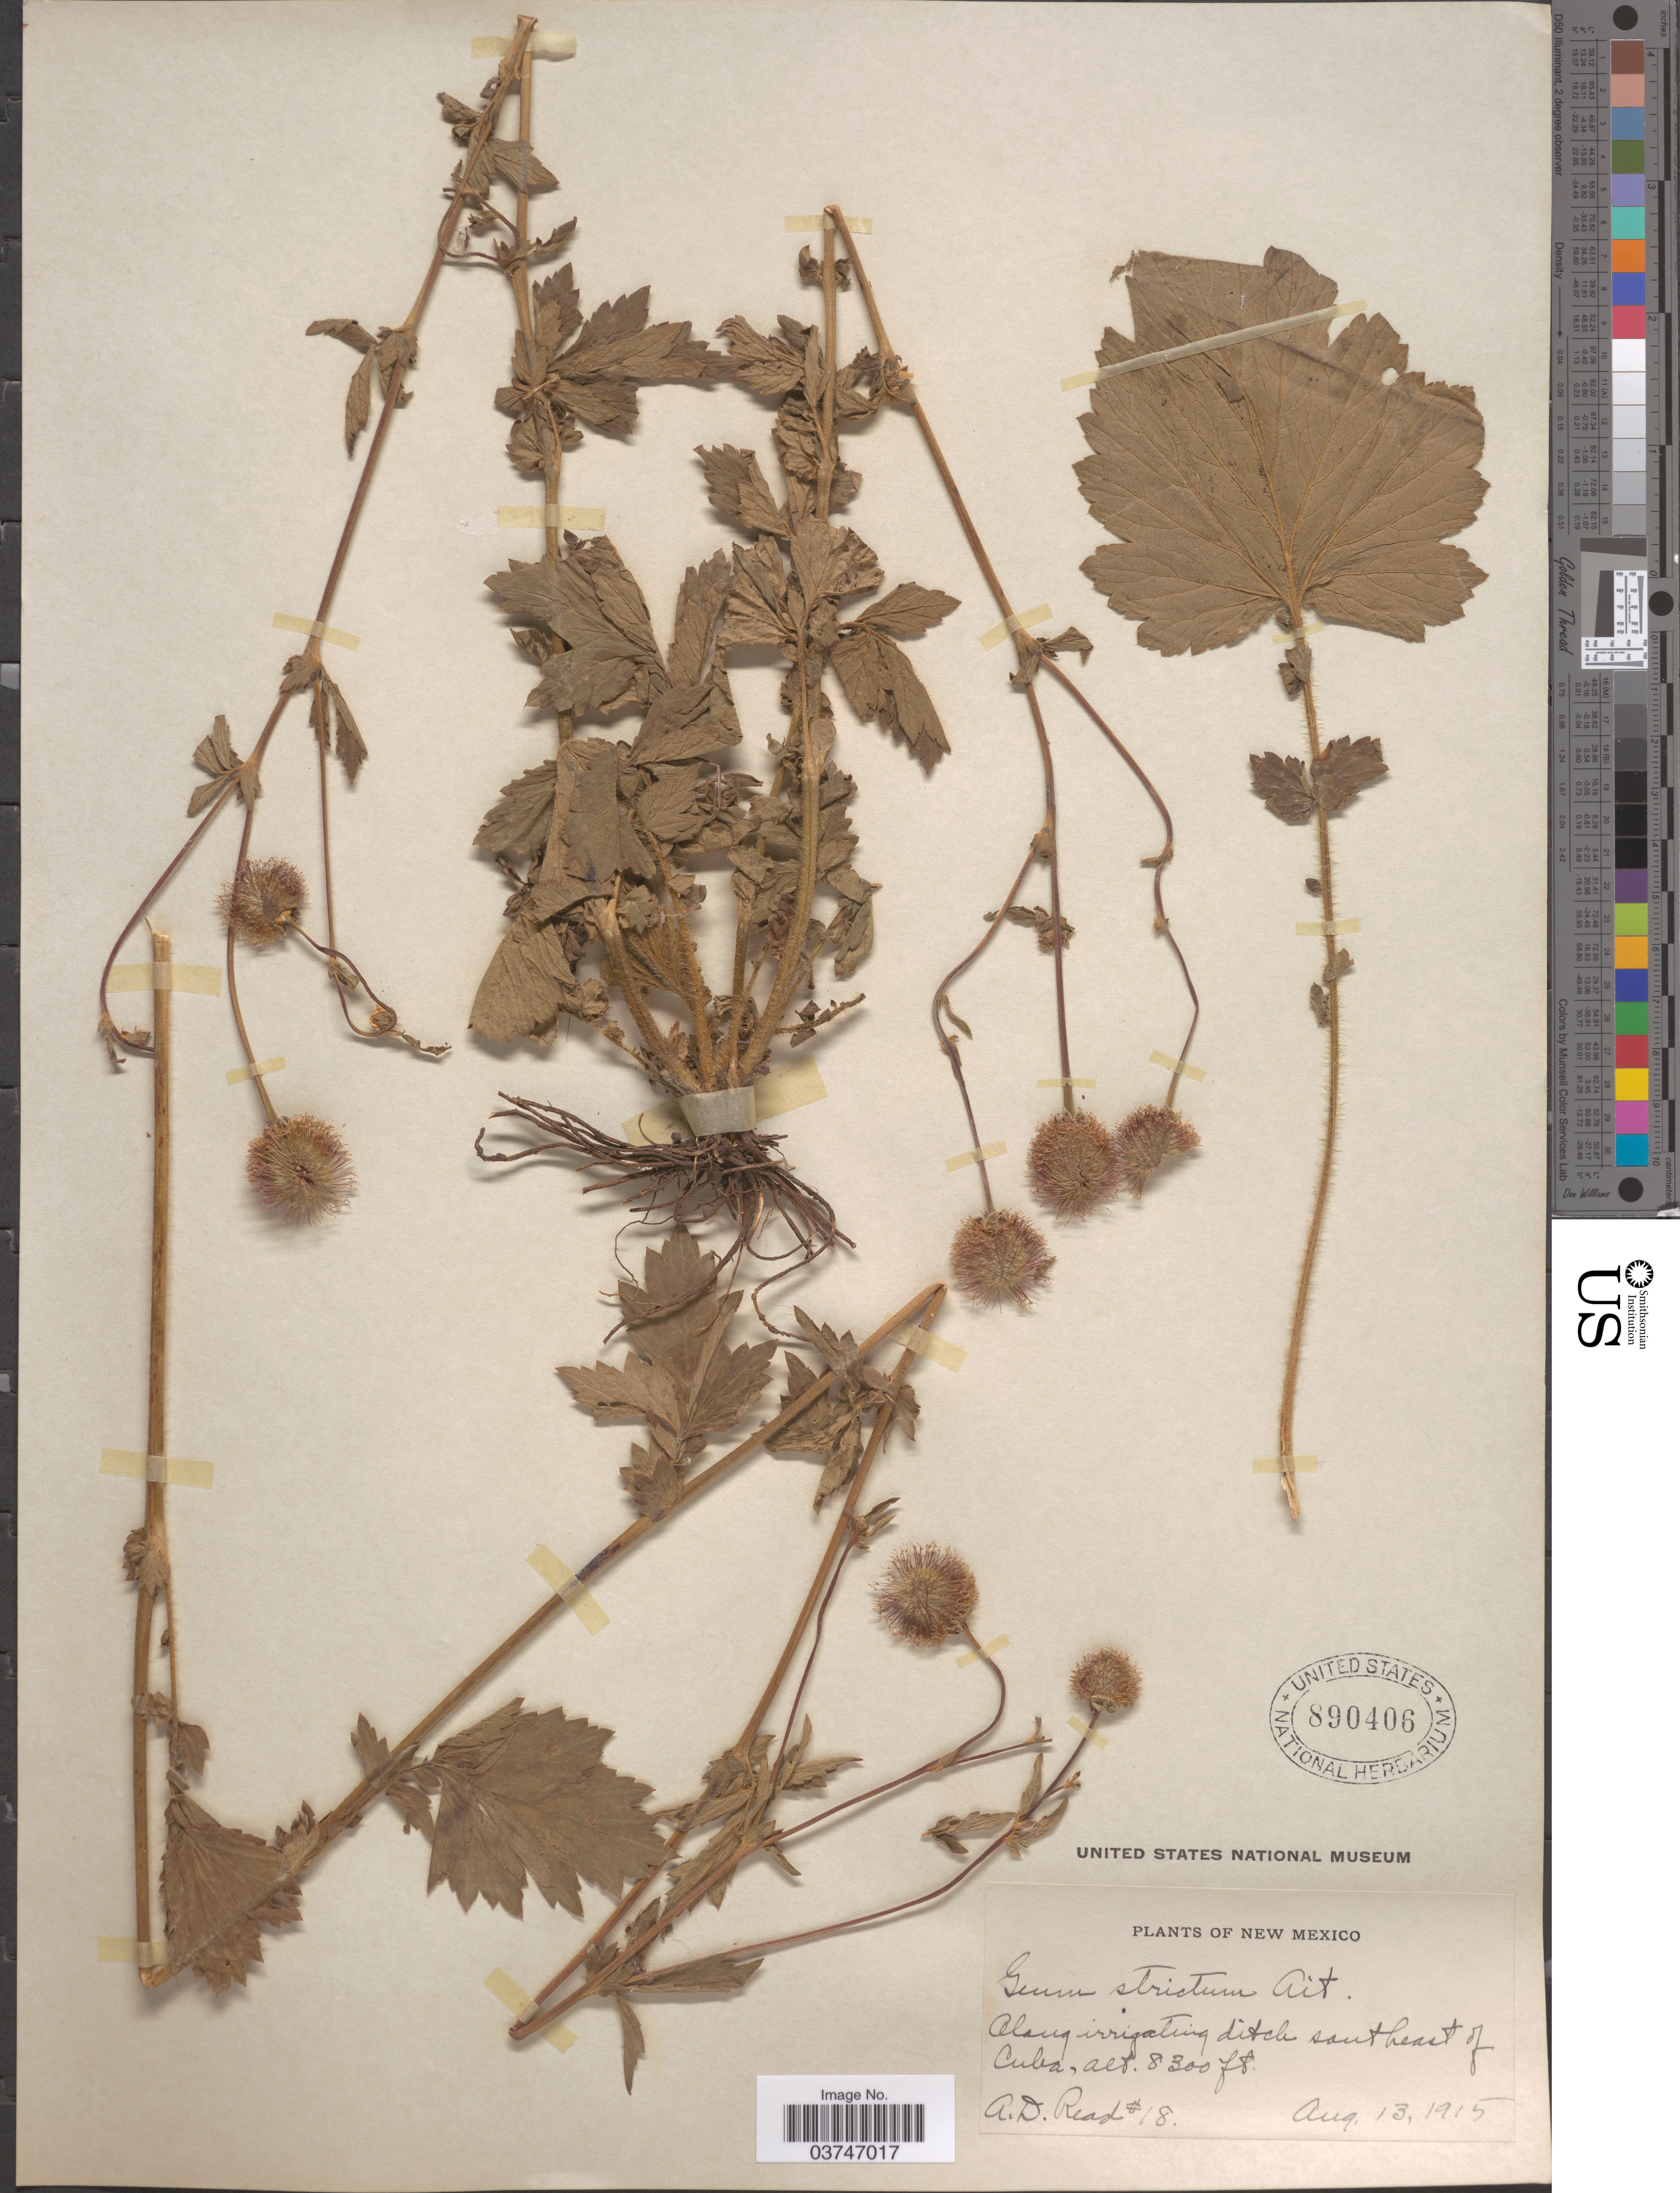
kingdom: Plantae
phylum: Tracheophyta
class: Magnoliopsida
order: Rosales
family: Rosaceae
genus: Geum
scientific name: Geum aleppicum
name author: Jacq.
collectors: A. D. Read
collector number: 18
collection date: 1915-08-13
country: United States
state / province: New Mexico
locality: Along irrigating ditch southeast of Cuba.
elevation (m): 2530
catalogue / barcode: US 890406